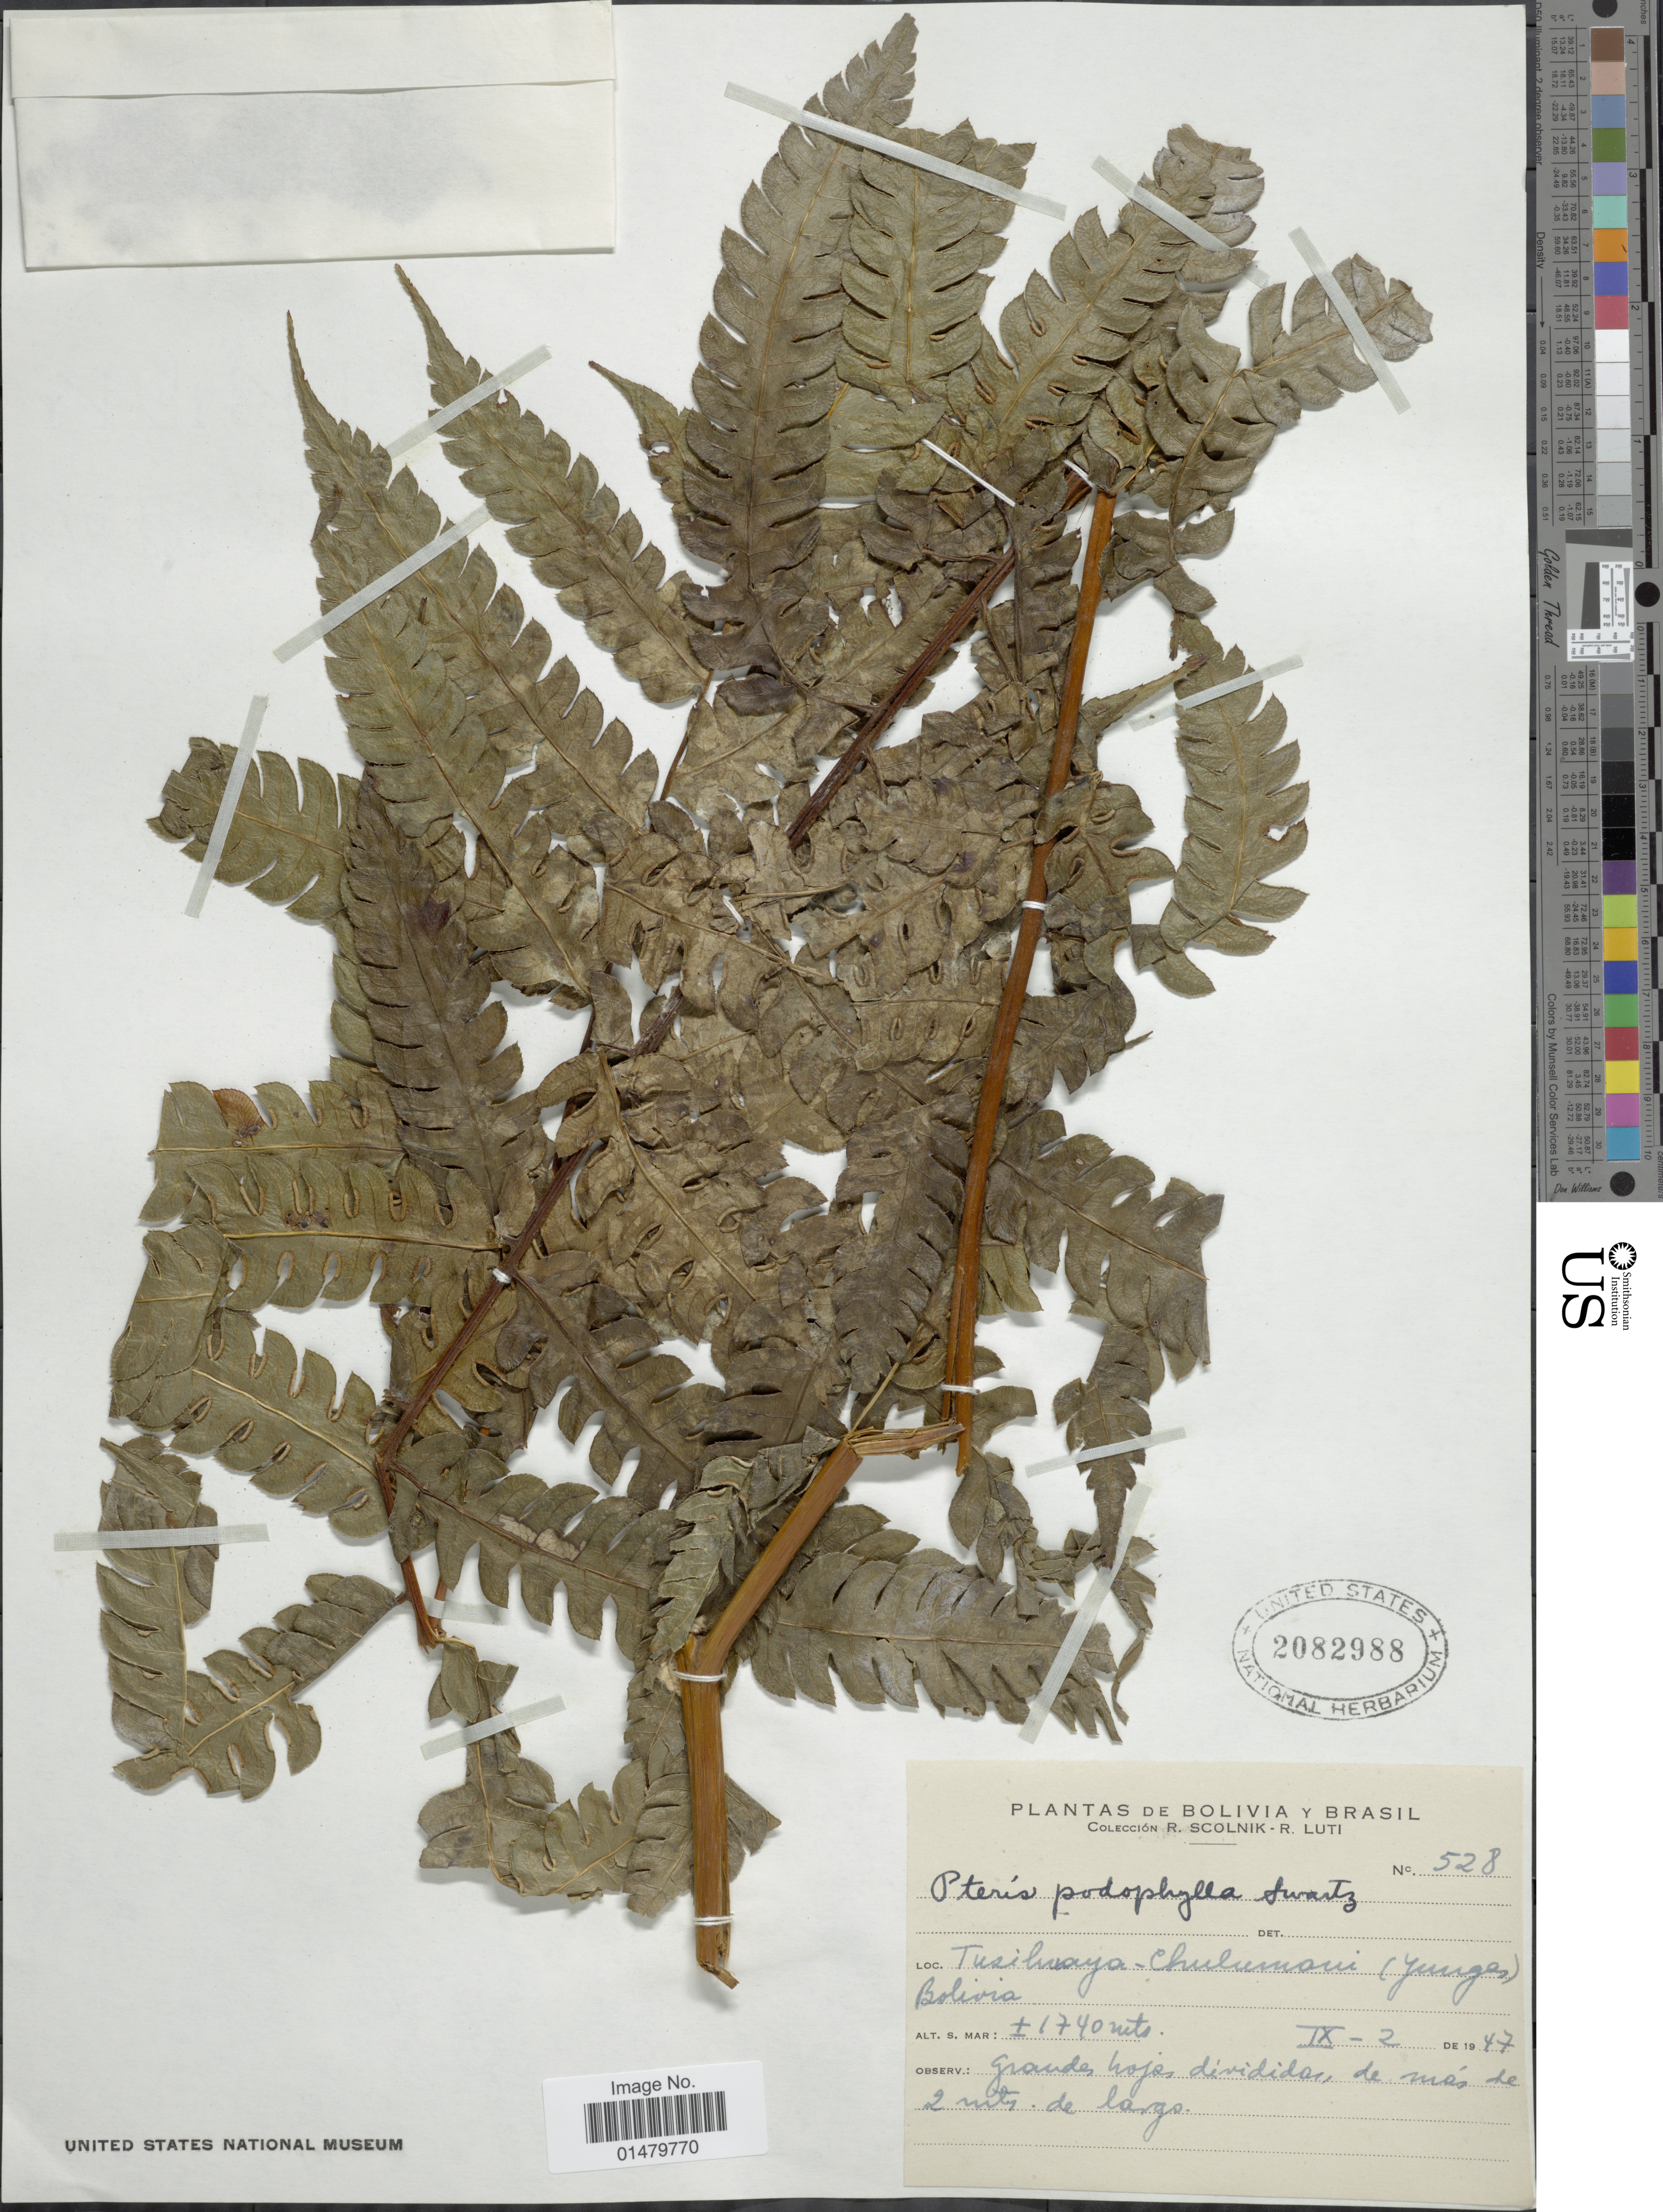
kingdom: Plantae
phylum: Tracheophyta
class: Polypodiopsida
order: Polypodiales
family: Pteridaceae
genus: Pteris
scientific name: Pteris podophylla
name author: Sw.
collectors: R. Scolnik & R. Luti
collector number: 528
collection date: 1947-09-02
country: Bolivia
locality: Tusikaya-Chulumani (Yungas).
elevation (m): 1740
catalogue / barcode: US 2082988